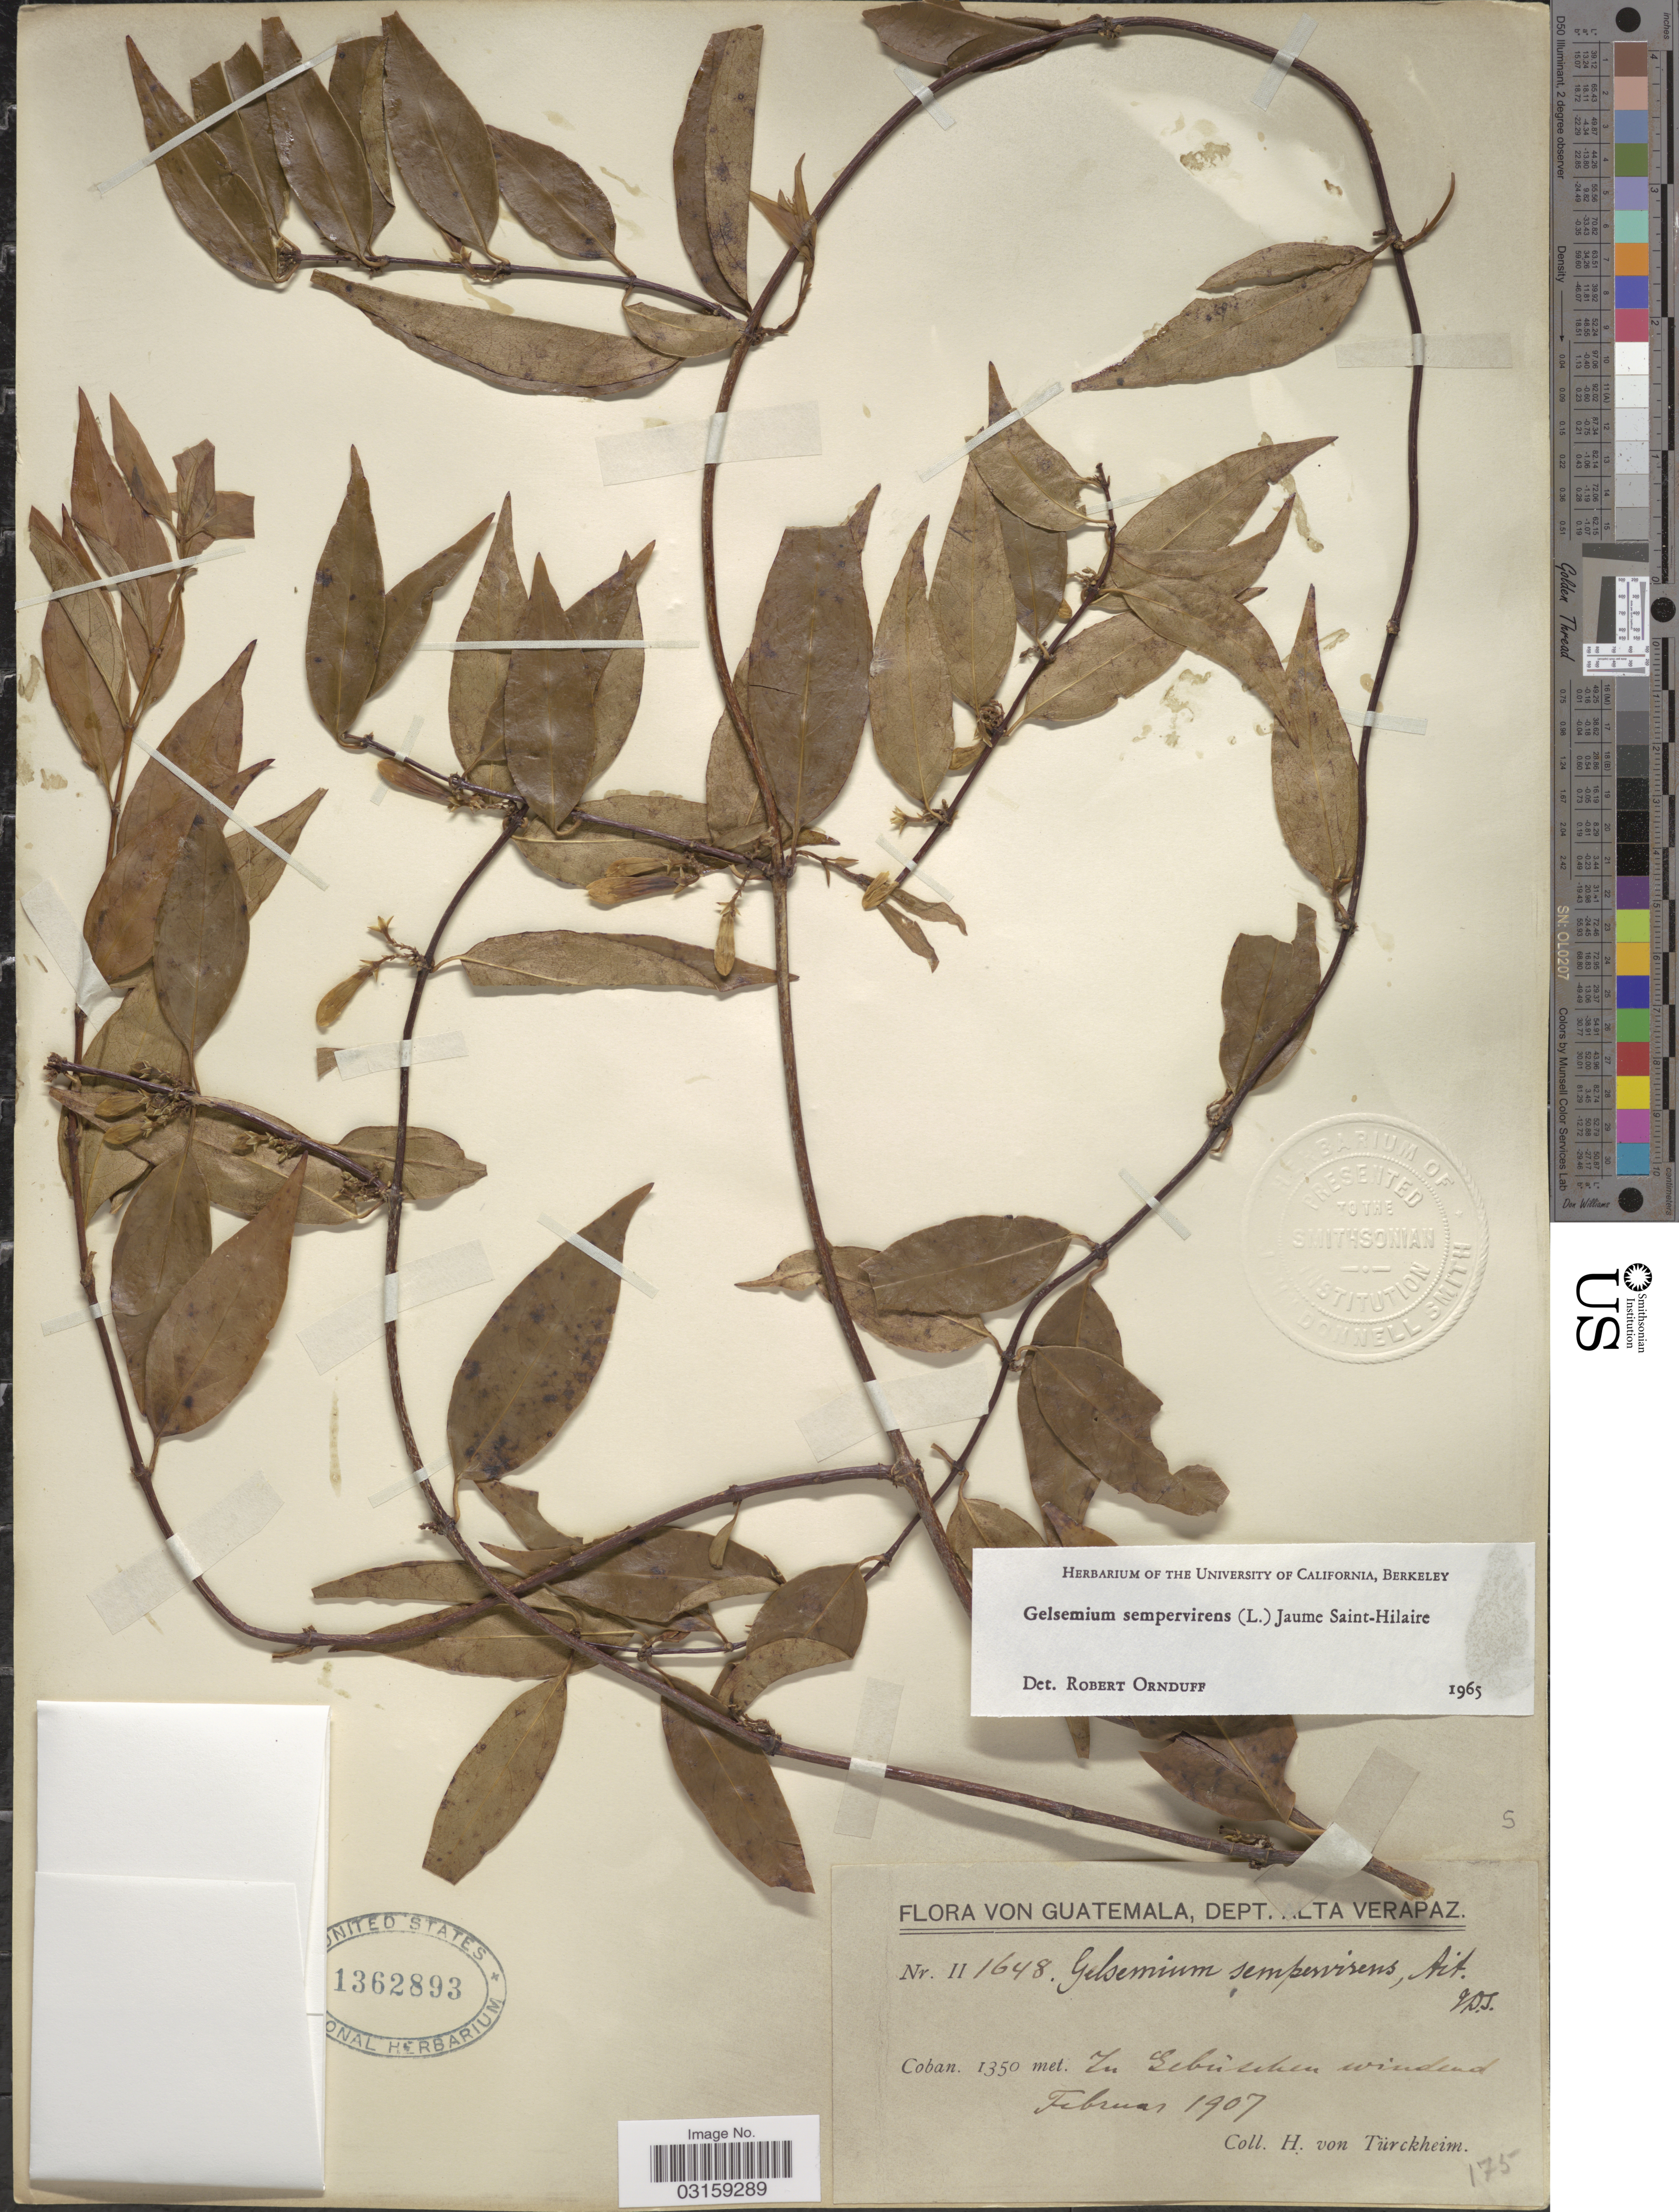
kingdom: Plantae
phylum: Tracheophyta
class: Magnoliopsida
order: Gentianales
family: Gelsemiaceae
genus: Gelsemium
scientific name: Gelsemium sempervirens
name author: (L.) J. St.-Hil.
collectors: H. von Türckheim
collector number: II1648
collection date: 1907-02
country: Guatemala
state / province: Alta Verapaz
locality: Dept. Alta Verapaz. Coban.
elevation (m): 1350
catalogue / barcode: US 1362893